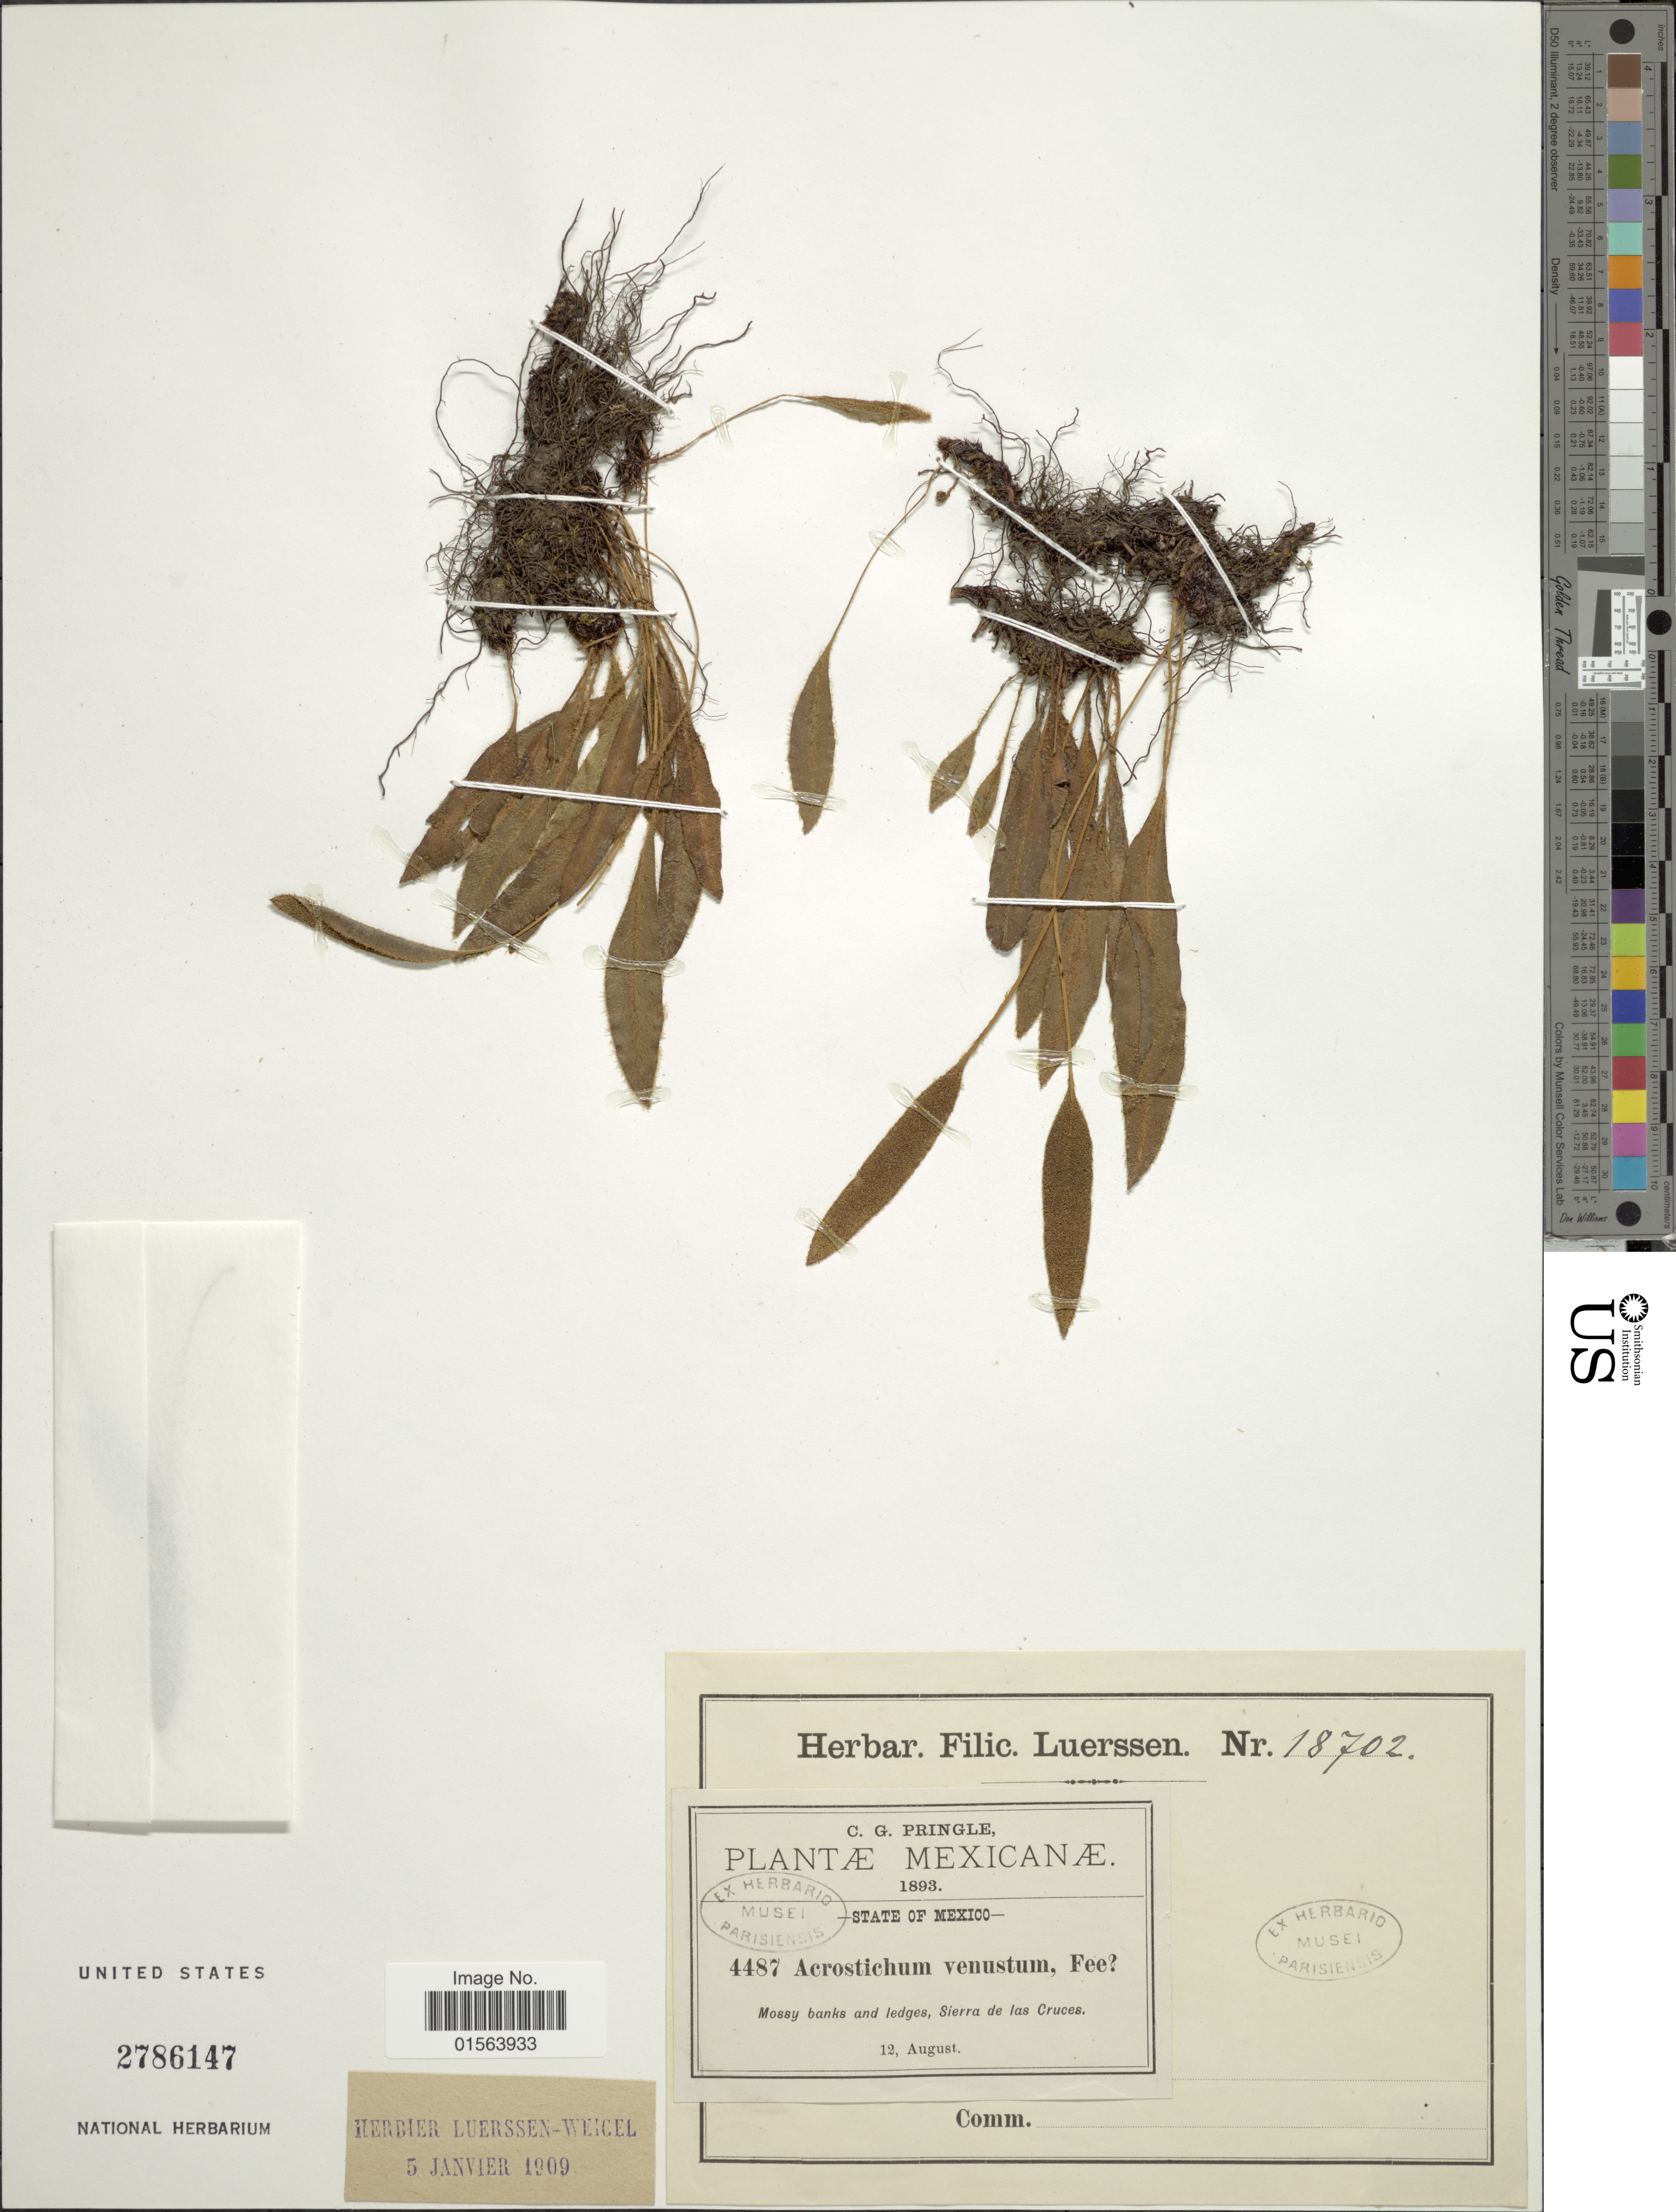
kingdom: Plantae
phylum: Tracheophyta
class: Polypodiopsida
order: Polypodiales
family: Dryopteridaceae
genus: Elaphoglossum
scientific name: Elaphoglossum gratum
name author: (Fée) T. Moore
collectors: C. G. Pringle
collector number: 4487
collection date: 1893-08-12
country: Mexico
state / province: México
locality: Mexicanae, State of Mexico, Sierra de las Cruces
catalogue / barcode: US 2786147